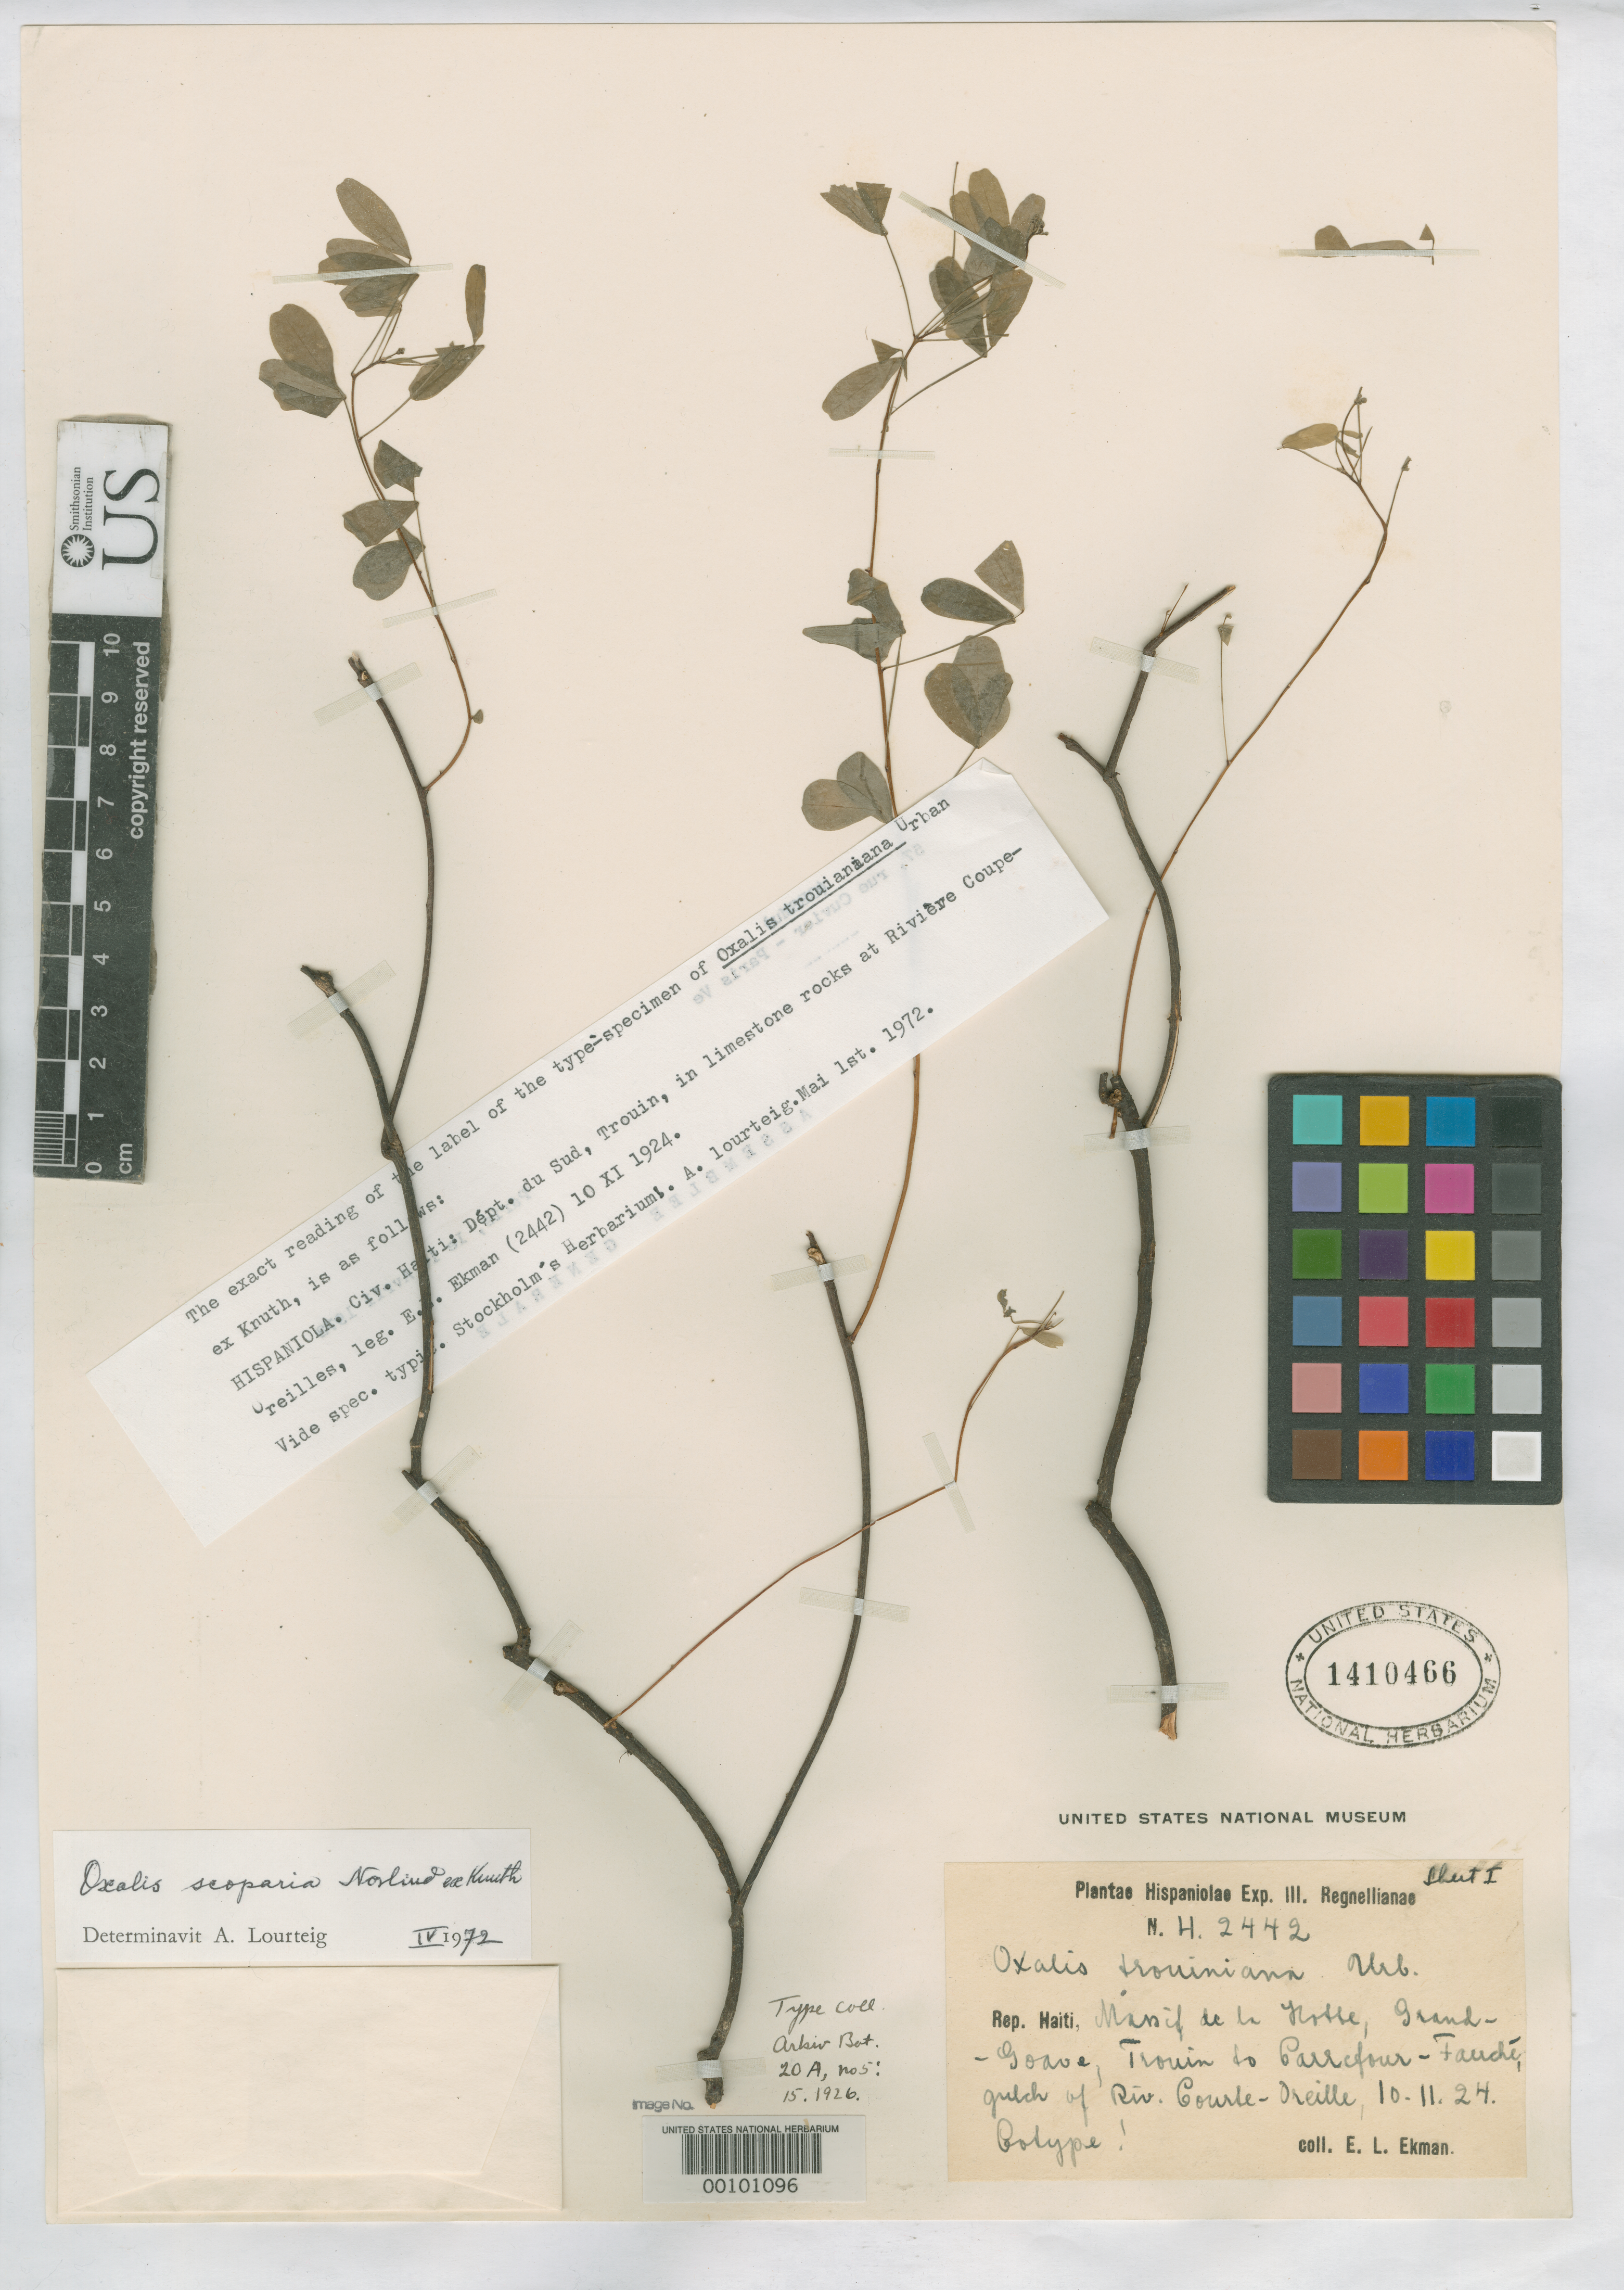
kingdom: Plantae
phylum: Tracheophyta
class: Magnoliopsida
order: Oxalidales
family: Oxalidaceae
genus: Oxalis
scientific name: Oxalis trouiniana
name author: Urb.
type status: Isotype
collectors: E. L. Ekman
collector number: H 2442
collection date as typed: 10 Nov 1924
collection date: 1924-11-10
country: Haiti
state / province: Sud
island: Hispaniola Island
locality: Massif de La Hotte, Trouin to Carrefour-Fauche.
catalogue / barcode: US 1410466